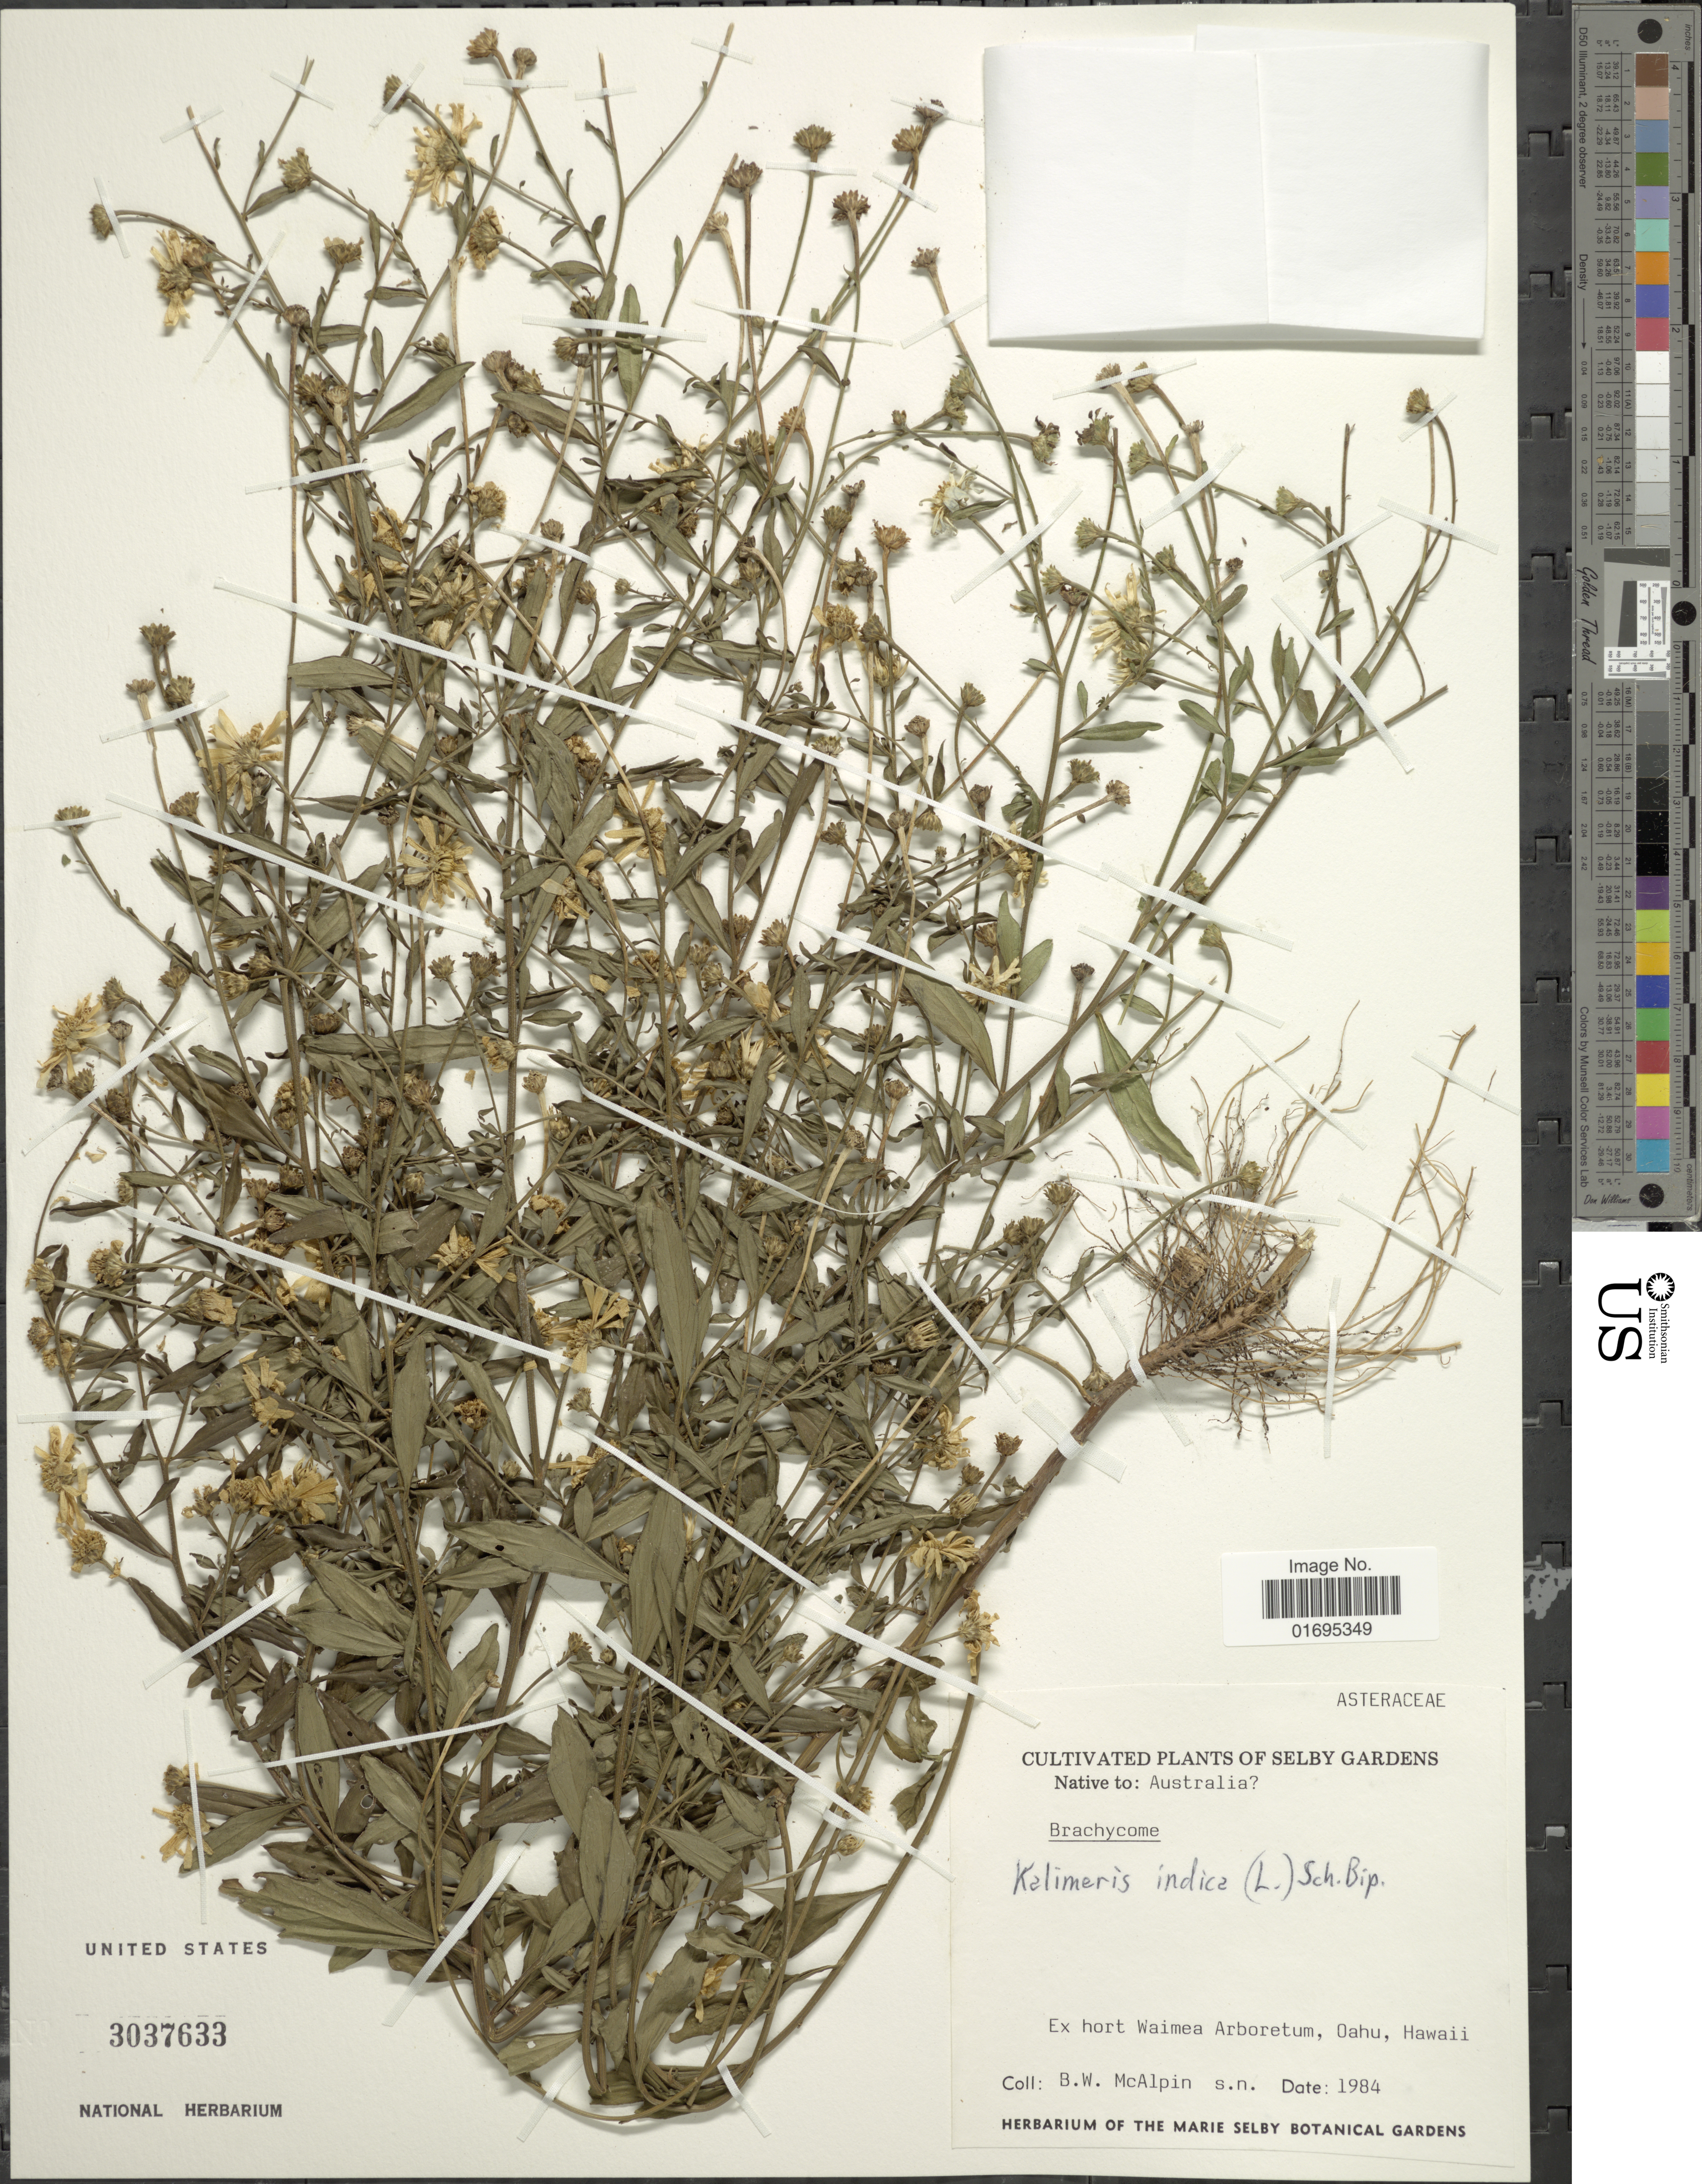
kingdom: Plantae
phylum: Tracheophyta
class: Magnoliopsida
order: Asterales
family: Asteraceae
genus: Kalimeris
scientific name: Kalimeris indica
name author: (L.) Sch. Bip.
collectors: B. W. McAlpin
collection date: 1948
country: United States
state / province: Hawaii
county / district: Honolulu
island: Oahu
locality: Ex hort. Waimea Aboretum, Selby Gardens.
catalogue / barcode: US 3037633